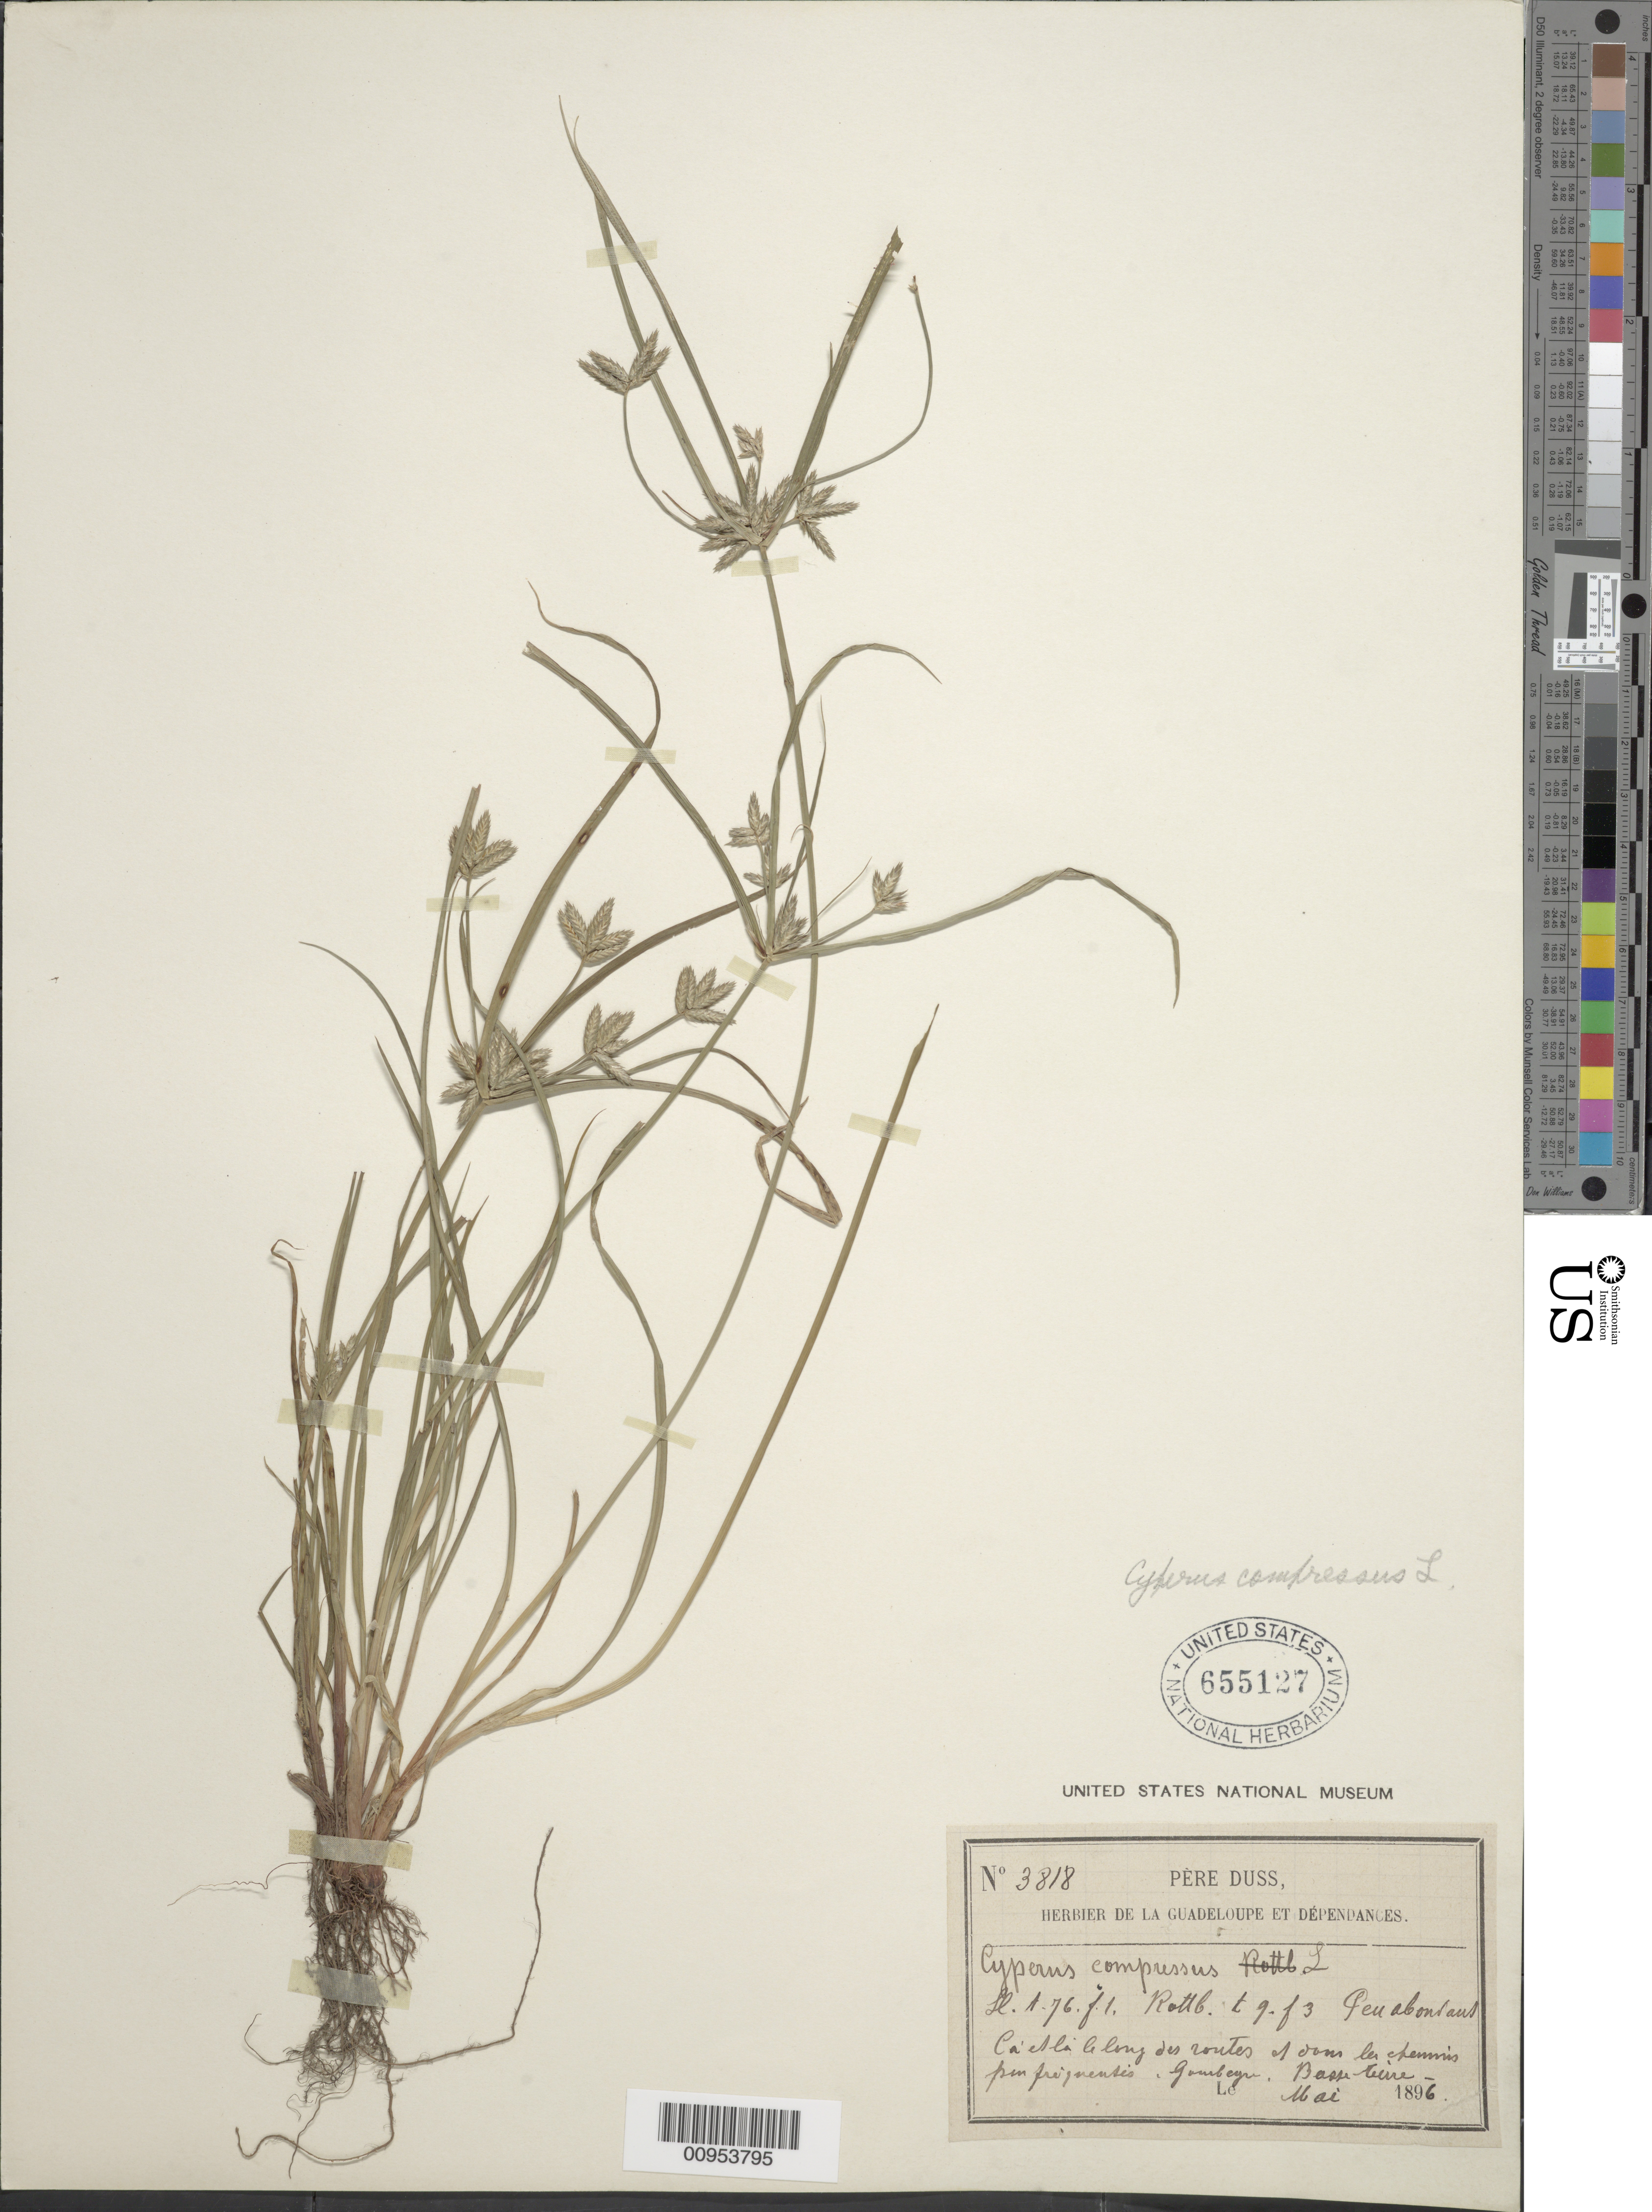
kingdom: Plantae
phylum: Tracheophyta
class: Liliopsida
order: Poales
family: Cyperaceae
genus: Cyperus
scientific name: Cyperus compressus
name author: L.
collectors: Père Duss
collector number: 3818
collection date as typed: May 1896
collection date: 1896-05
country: Guadeloupe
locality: Gourbeyre, Basse Terre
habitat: Ca'et la le long des routes et dans la cheminsis peu "frequentis"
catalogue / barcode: US 655127